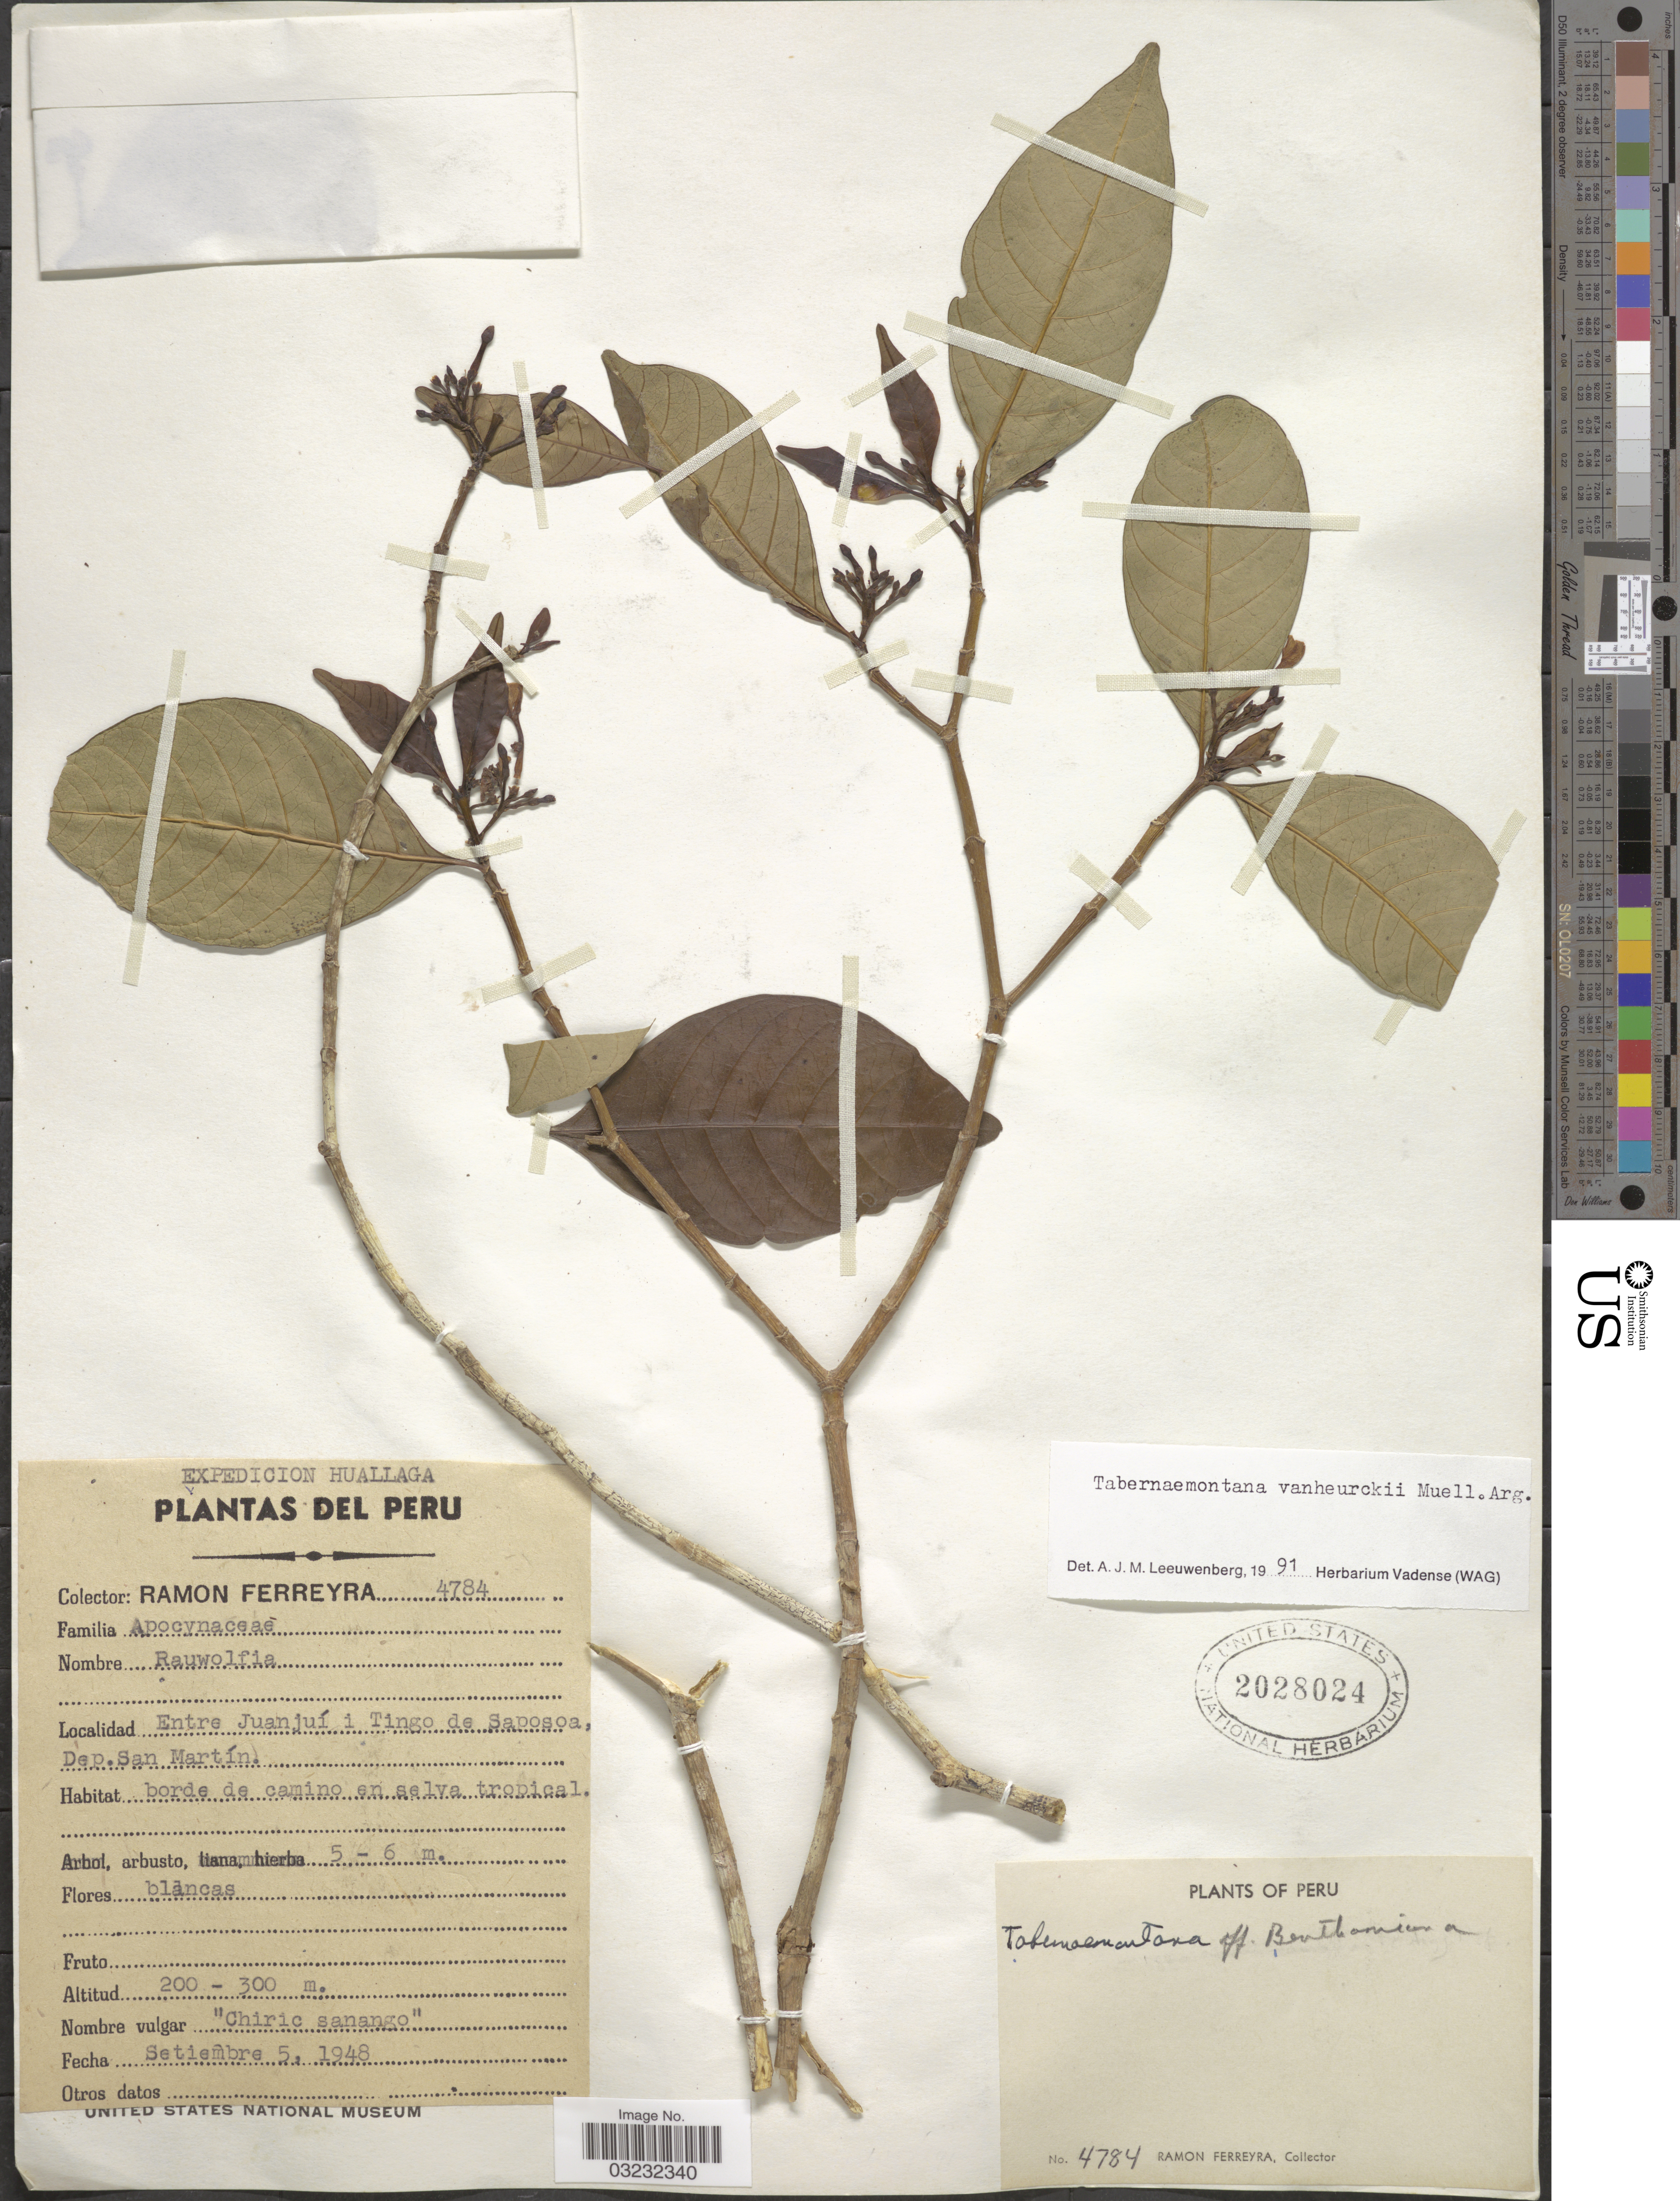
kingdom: Plantae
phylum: Tracheophyta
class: Magnoliopsida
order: Gentianales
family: Apocynaceae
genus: Tabernaemontana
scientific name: Tabernaemontana vanheurckii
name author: Müll. Arg.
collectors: R. A. Ferreyra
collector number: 4784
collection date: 1948-09-05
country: Peru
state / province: San Martín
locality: Entre Juanjuí i Tingo de Saposoa, Dep. San Martín.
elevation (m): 200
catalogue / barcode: US 2028024